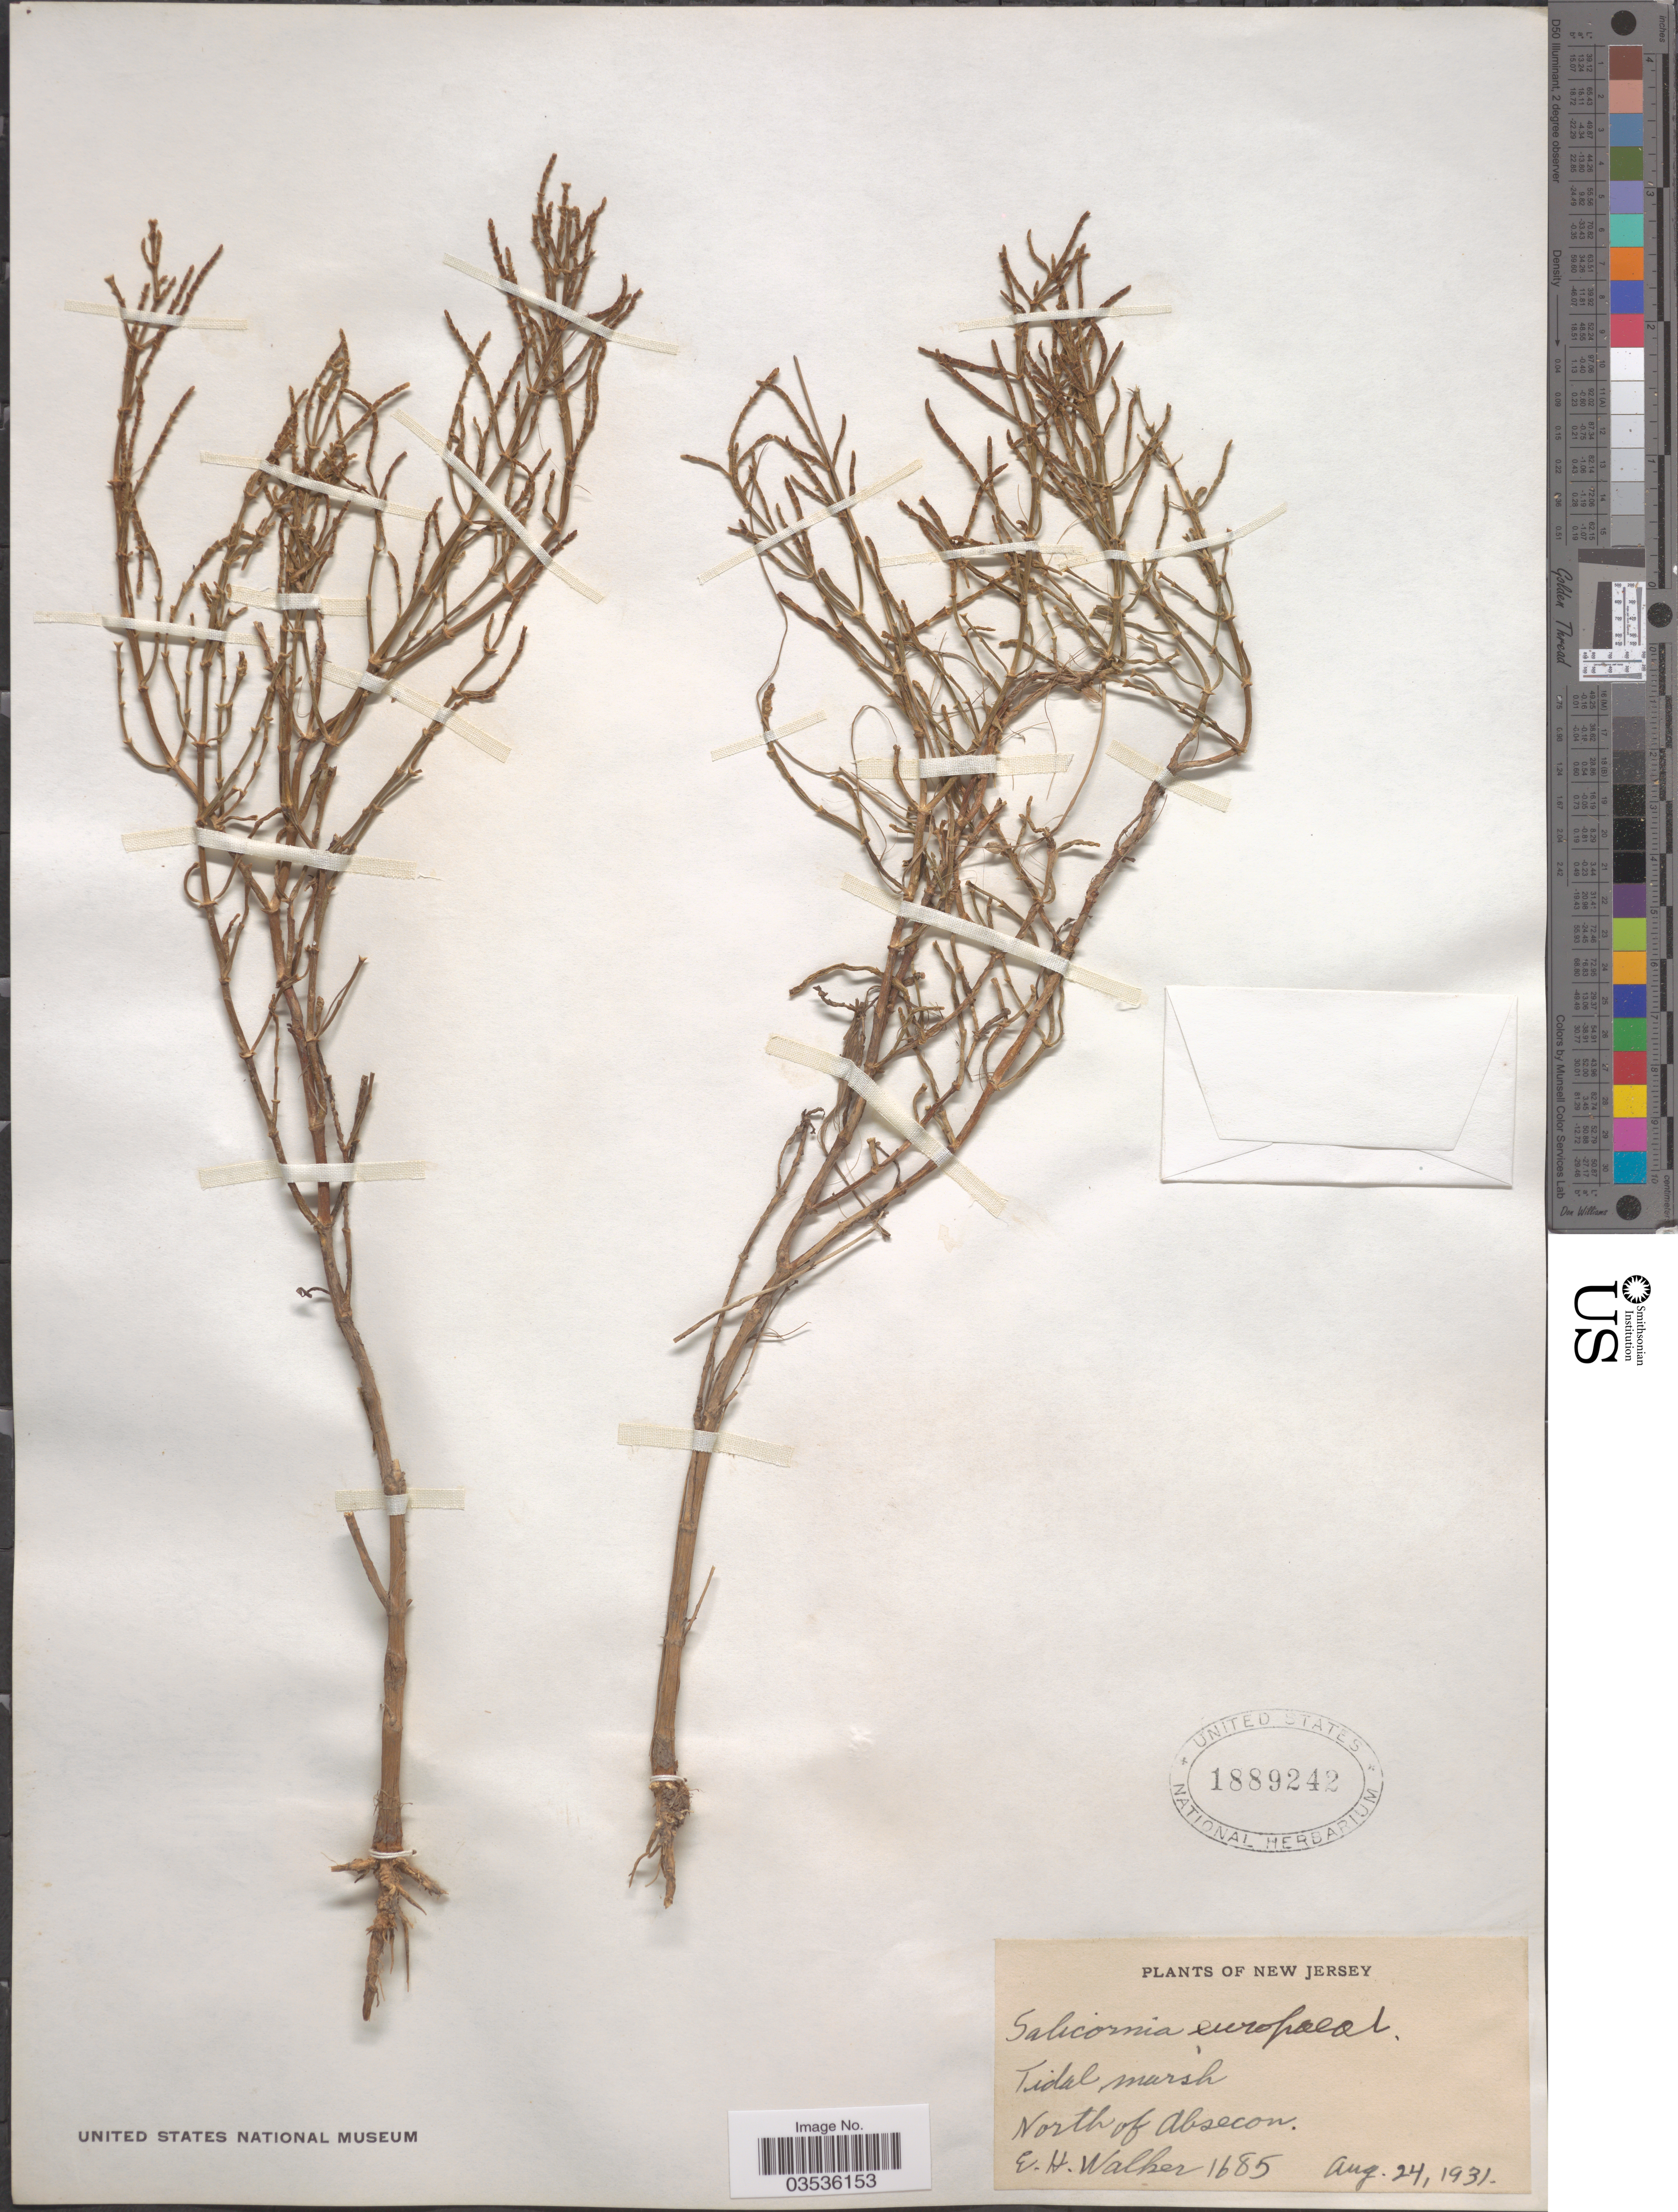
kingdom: Plantae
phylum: Tracheophyta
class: Magnoliopsida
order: Caryophyllales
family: Amaranthaceae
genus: Salicornia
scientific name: Salicornia europaea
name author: L.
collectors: E. H. Walker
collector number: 1685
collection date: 1931-08-24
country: United States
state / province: New Jersey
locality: Tidal marsh. North of Absecon.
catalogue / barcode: US 1889242